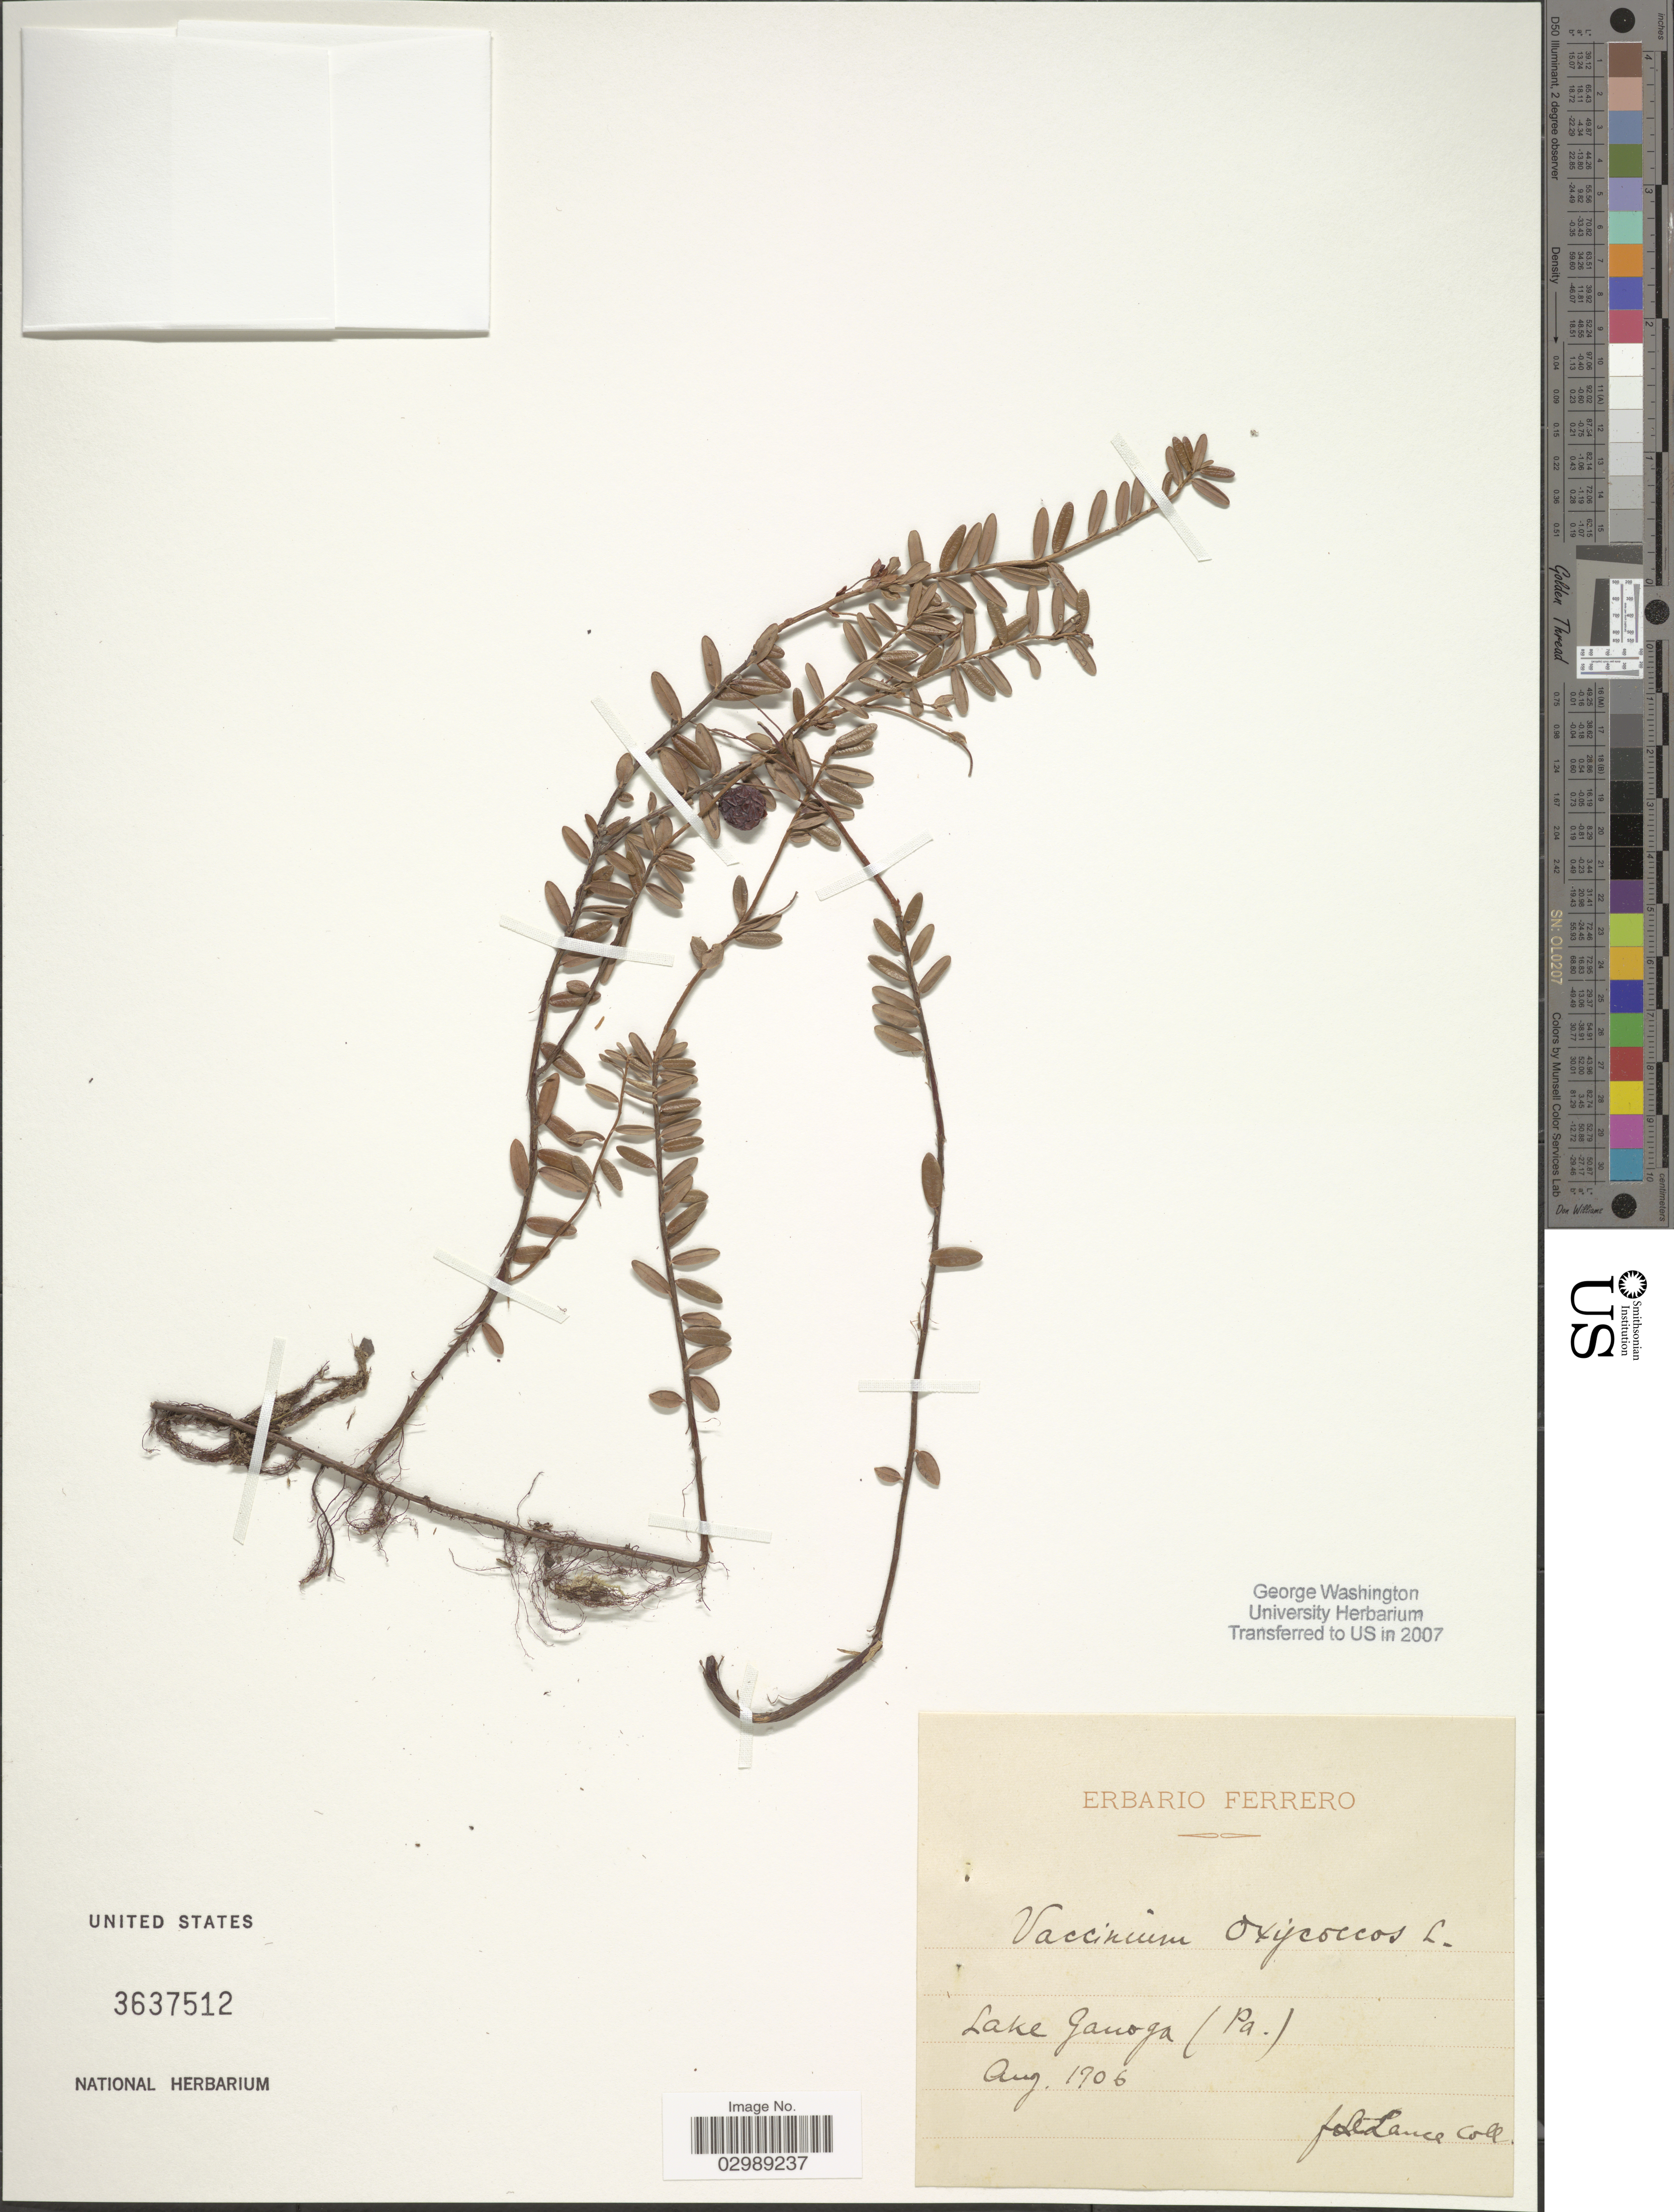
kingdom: Plantae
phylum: Tracheophyta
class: Magnoliopsida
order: Ericales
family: Ericaceae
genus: Vaccinium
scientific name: Vaccinium oxycoccos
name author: L.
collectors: F. Lance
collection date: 1906-08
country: United States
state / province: Pennsylvania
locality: Lake Ganoga.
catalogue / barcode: US 3637512